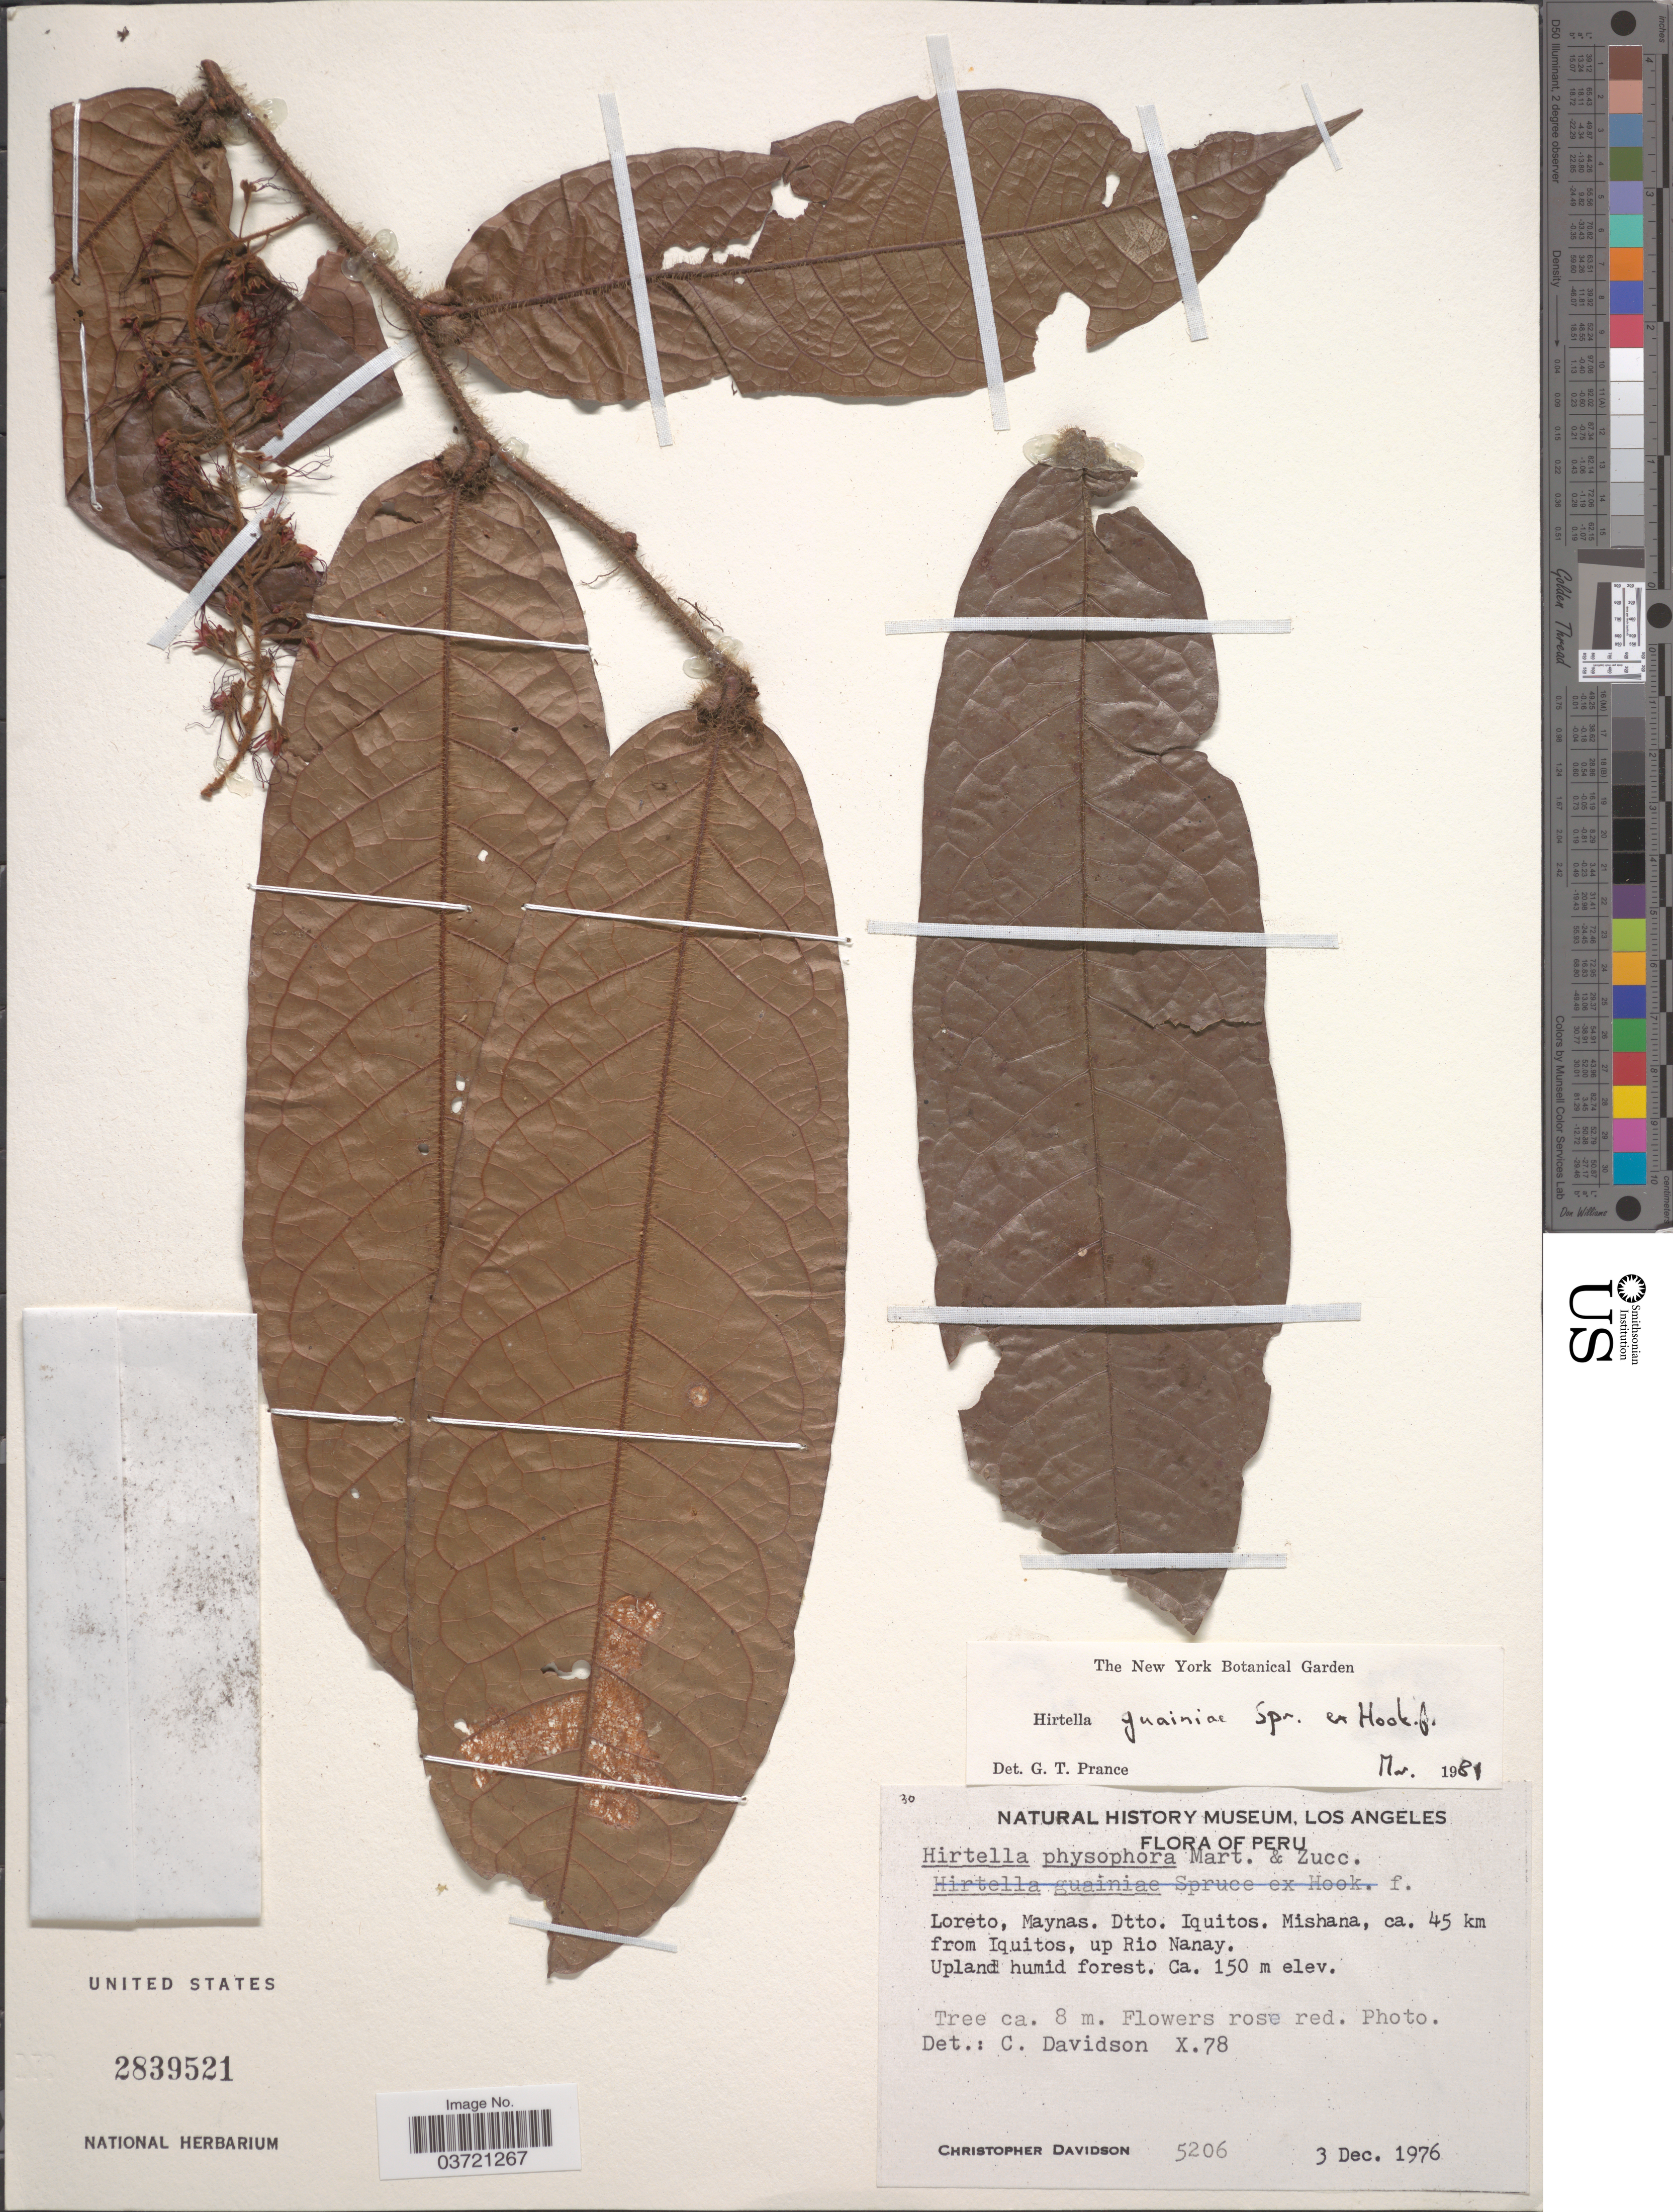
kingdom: Plantae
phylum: Tracheophyta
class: Magnoliopsida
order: Malpighiales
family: Chrysobalanaceae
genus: Hirtella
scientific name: Hirtella guainiae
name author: Spruce ex Hook. f.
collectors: C. Davidson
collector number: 5206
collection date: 1976-12-03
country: Peru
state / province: Loreto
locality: Maynas, Dtto. Iquitos. Mishana, ca. 45 km from Iquitos, up Rio Nanay. Upland humid forest.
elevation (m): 150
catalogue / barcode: US 2839521